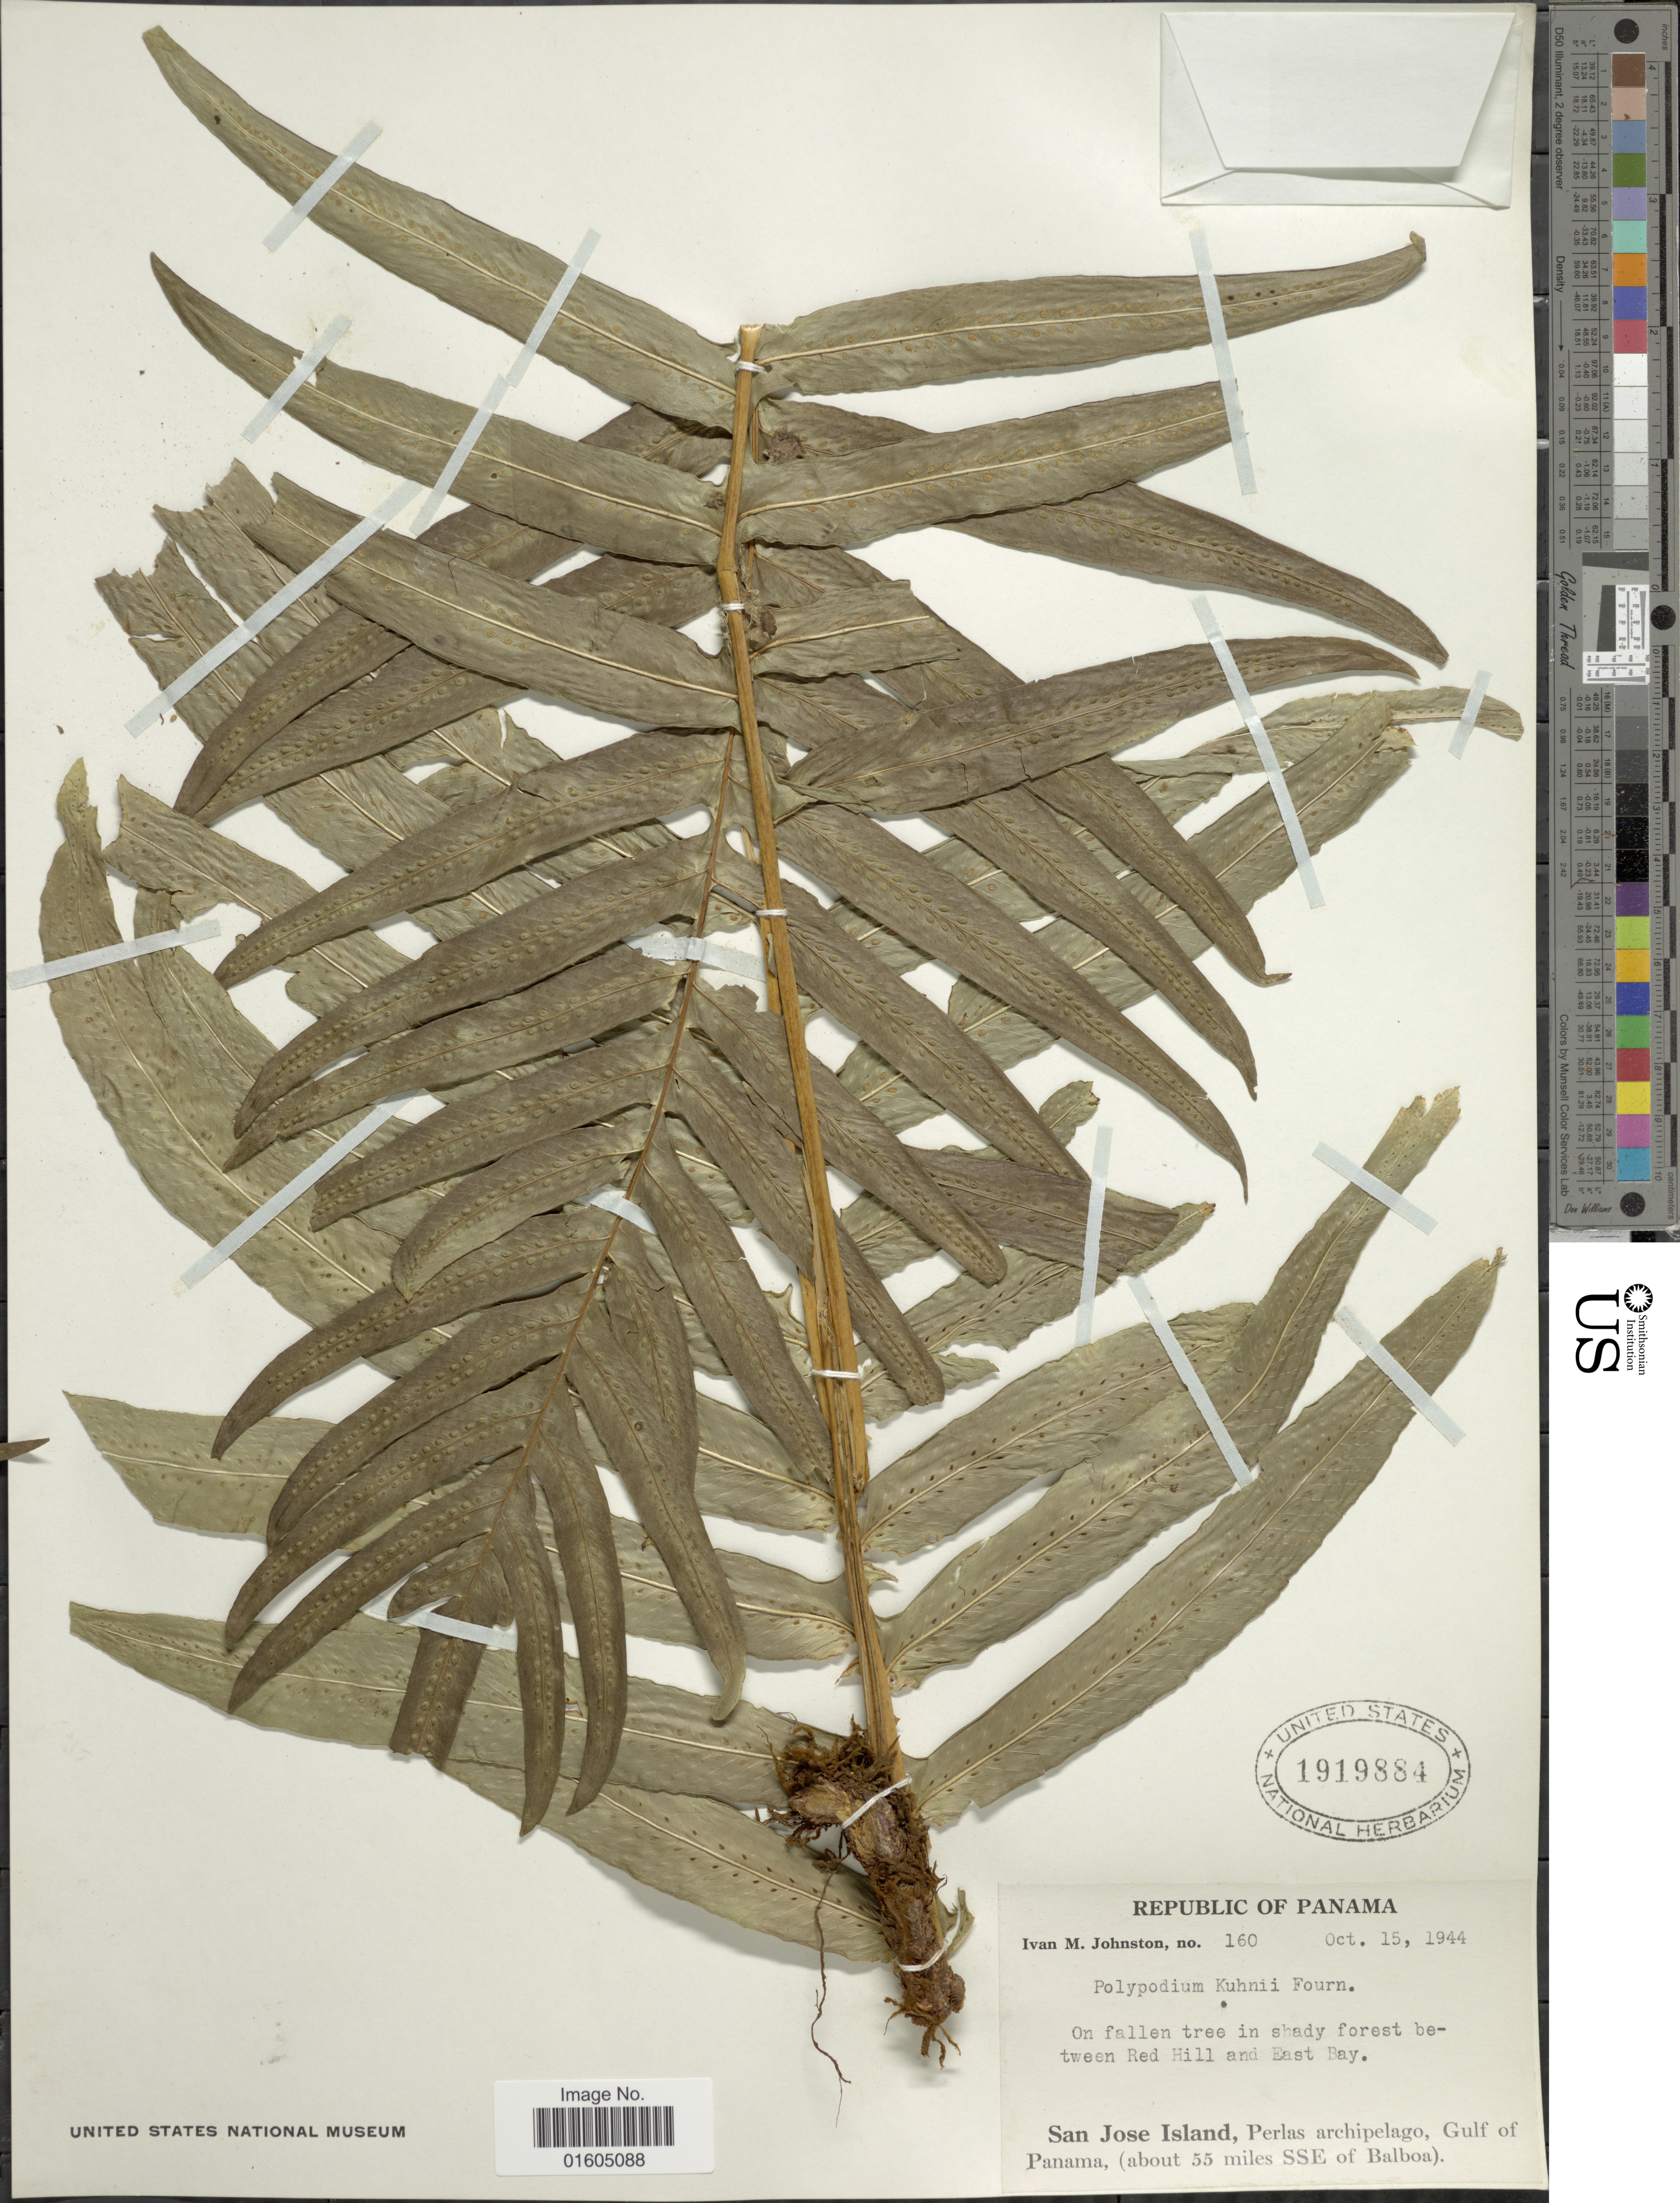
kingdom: Plantae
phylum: Tracheophyta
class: Polypodiopsida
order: Polypodiales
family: Polypodiaceae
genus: Serpocaulon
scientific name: Serpocaulon attenuatum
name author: (Humb. & Bonpl. ex Willd.) A.R. Sm.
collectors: I.M. Johnston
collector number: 160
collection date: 1944-10-15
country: Panama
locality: Panama. San Jose Island, Perlas archipelago, Gulf of Panama, about 55 miles SSE of Balboa)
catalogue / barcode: US 1919884